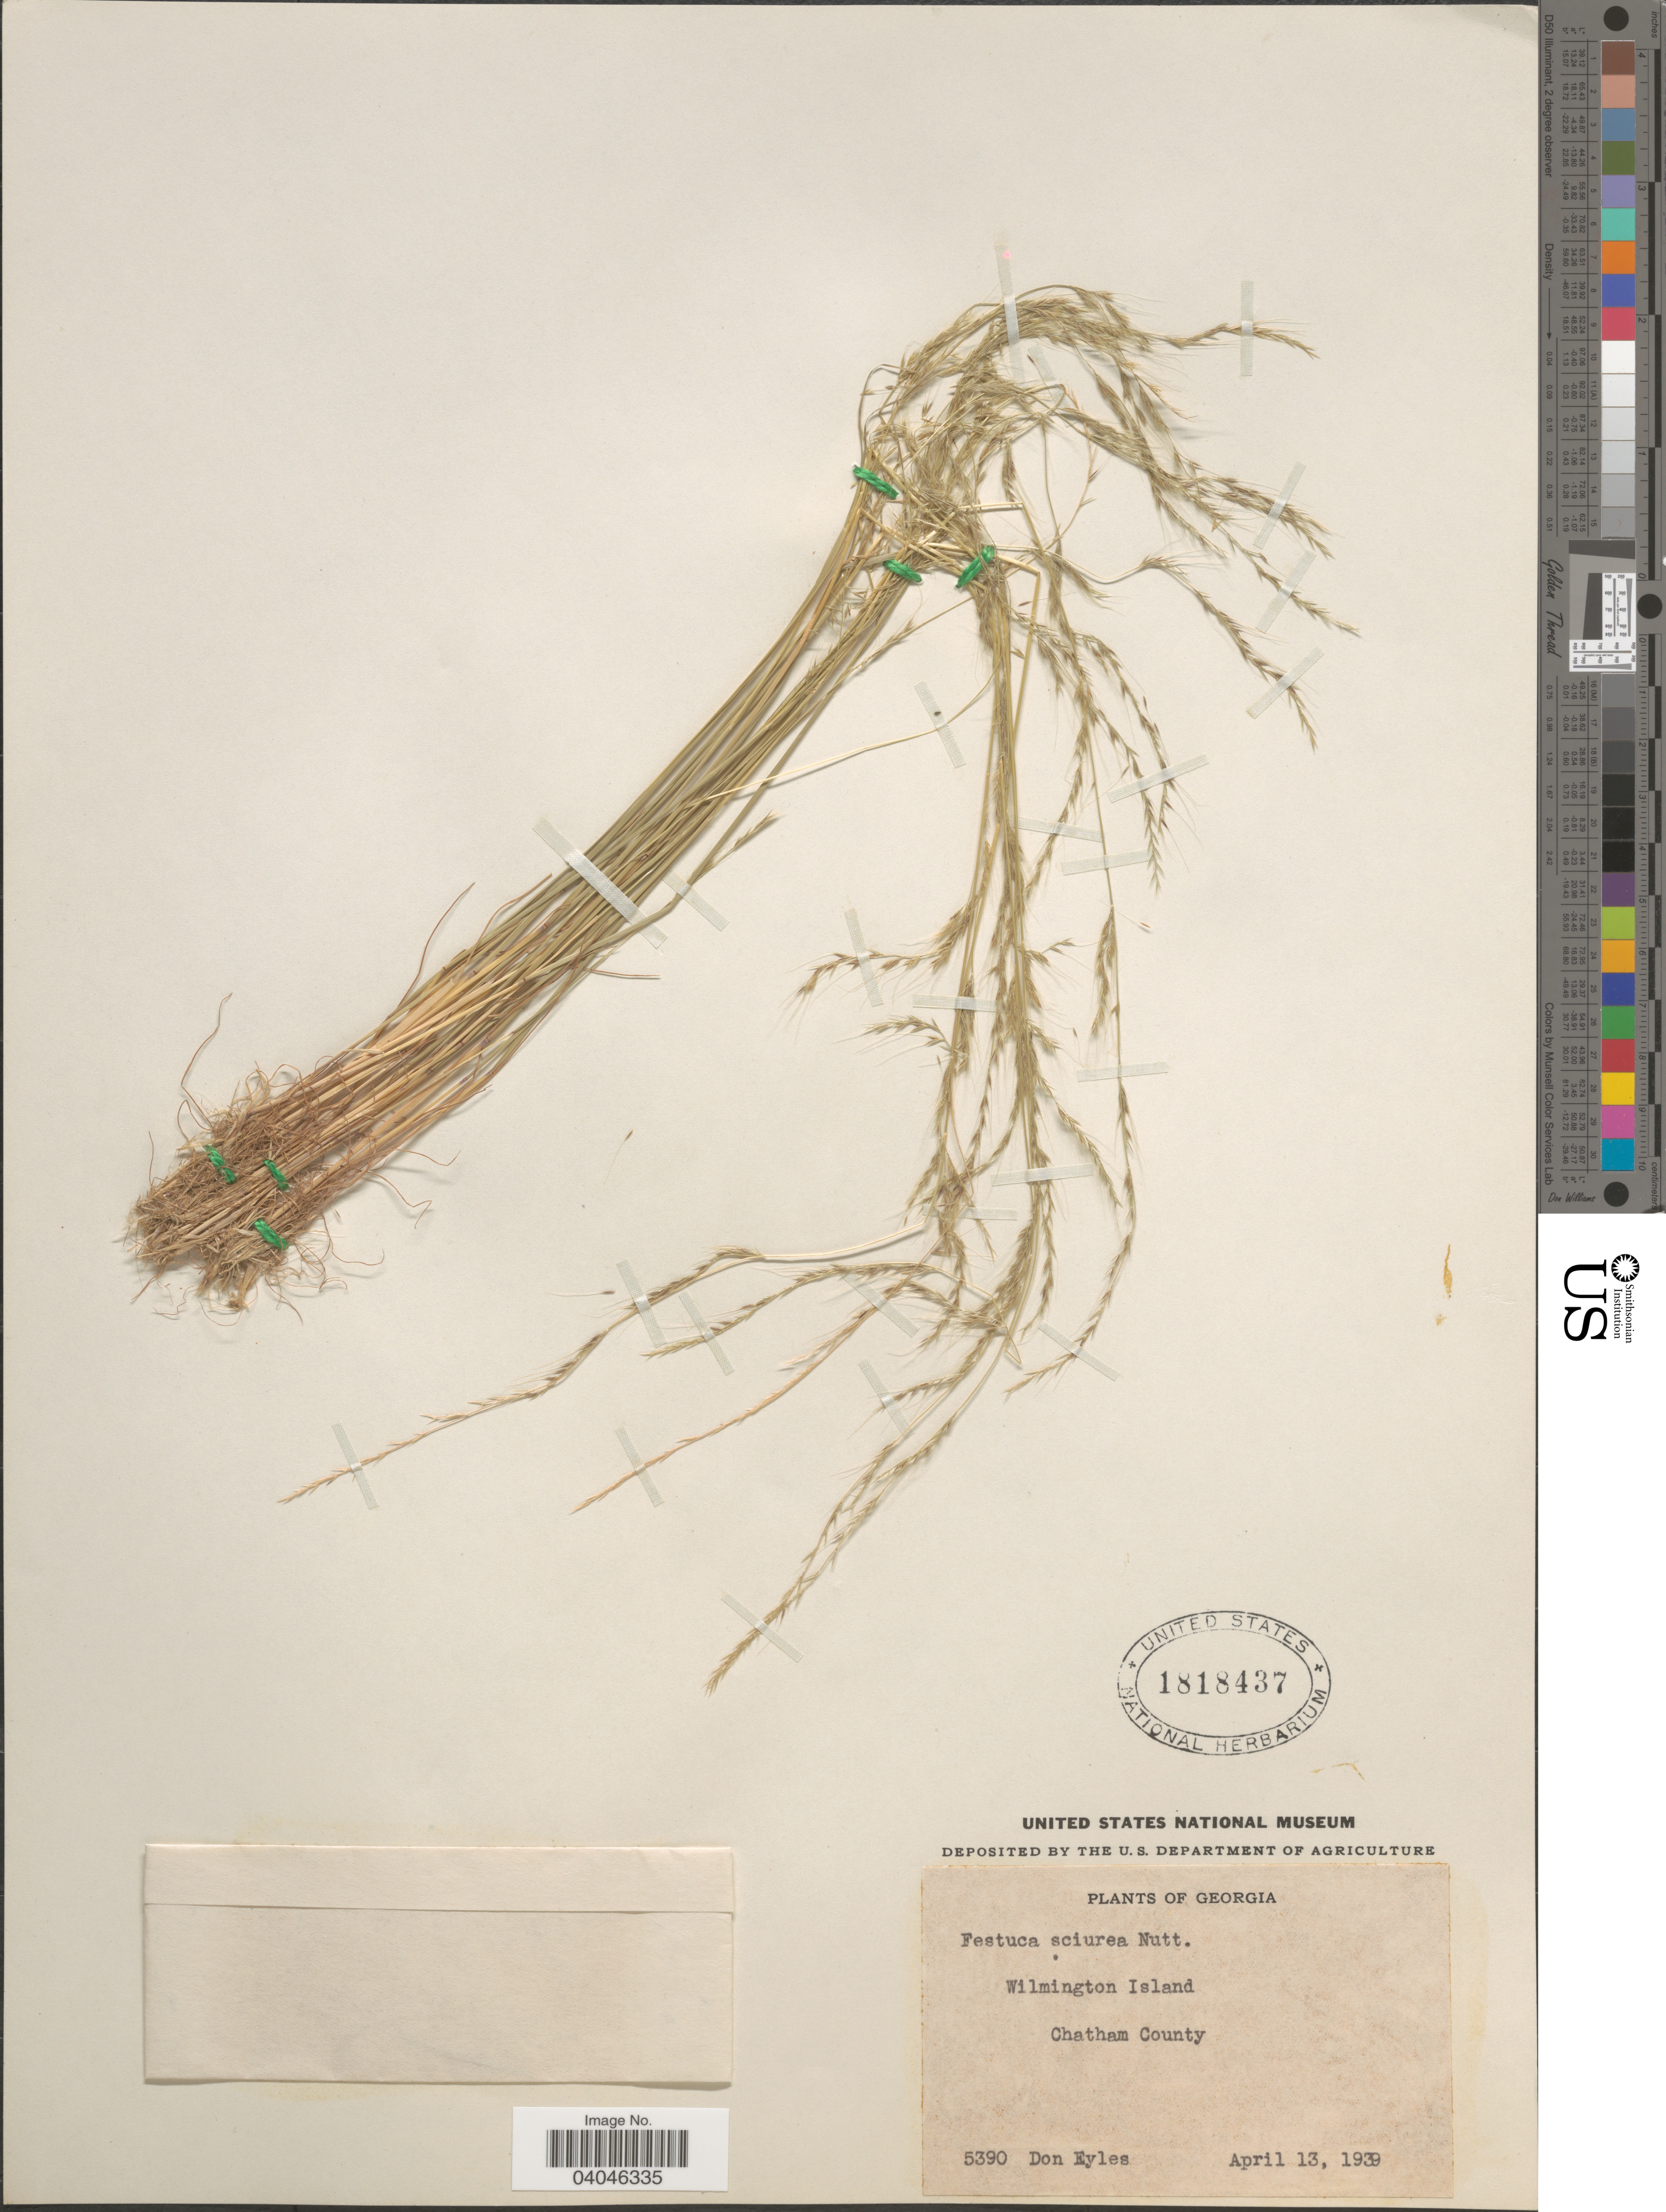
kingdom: Plantae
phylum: Tracheophyta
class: Liliopsida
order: Poales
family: Poaceae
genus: Festuca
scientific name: Festuca sciurea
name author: Nutt.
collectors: D. Eyles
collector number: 5390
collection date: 1939-04-13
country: United States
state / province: Georgia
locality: Wilmington Island. Chatham County.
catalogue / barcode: US 1818437